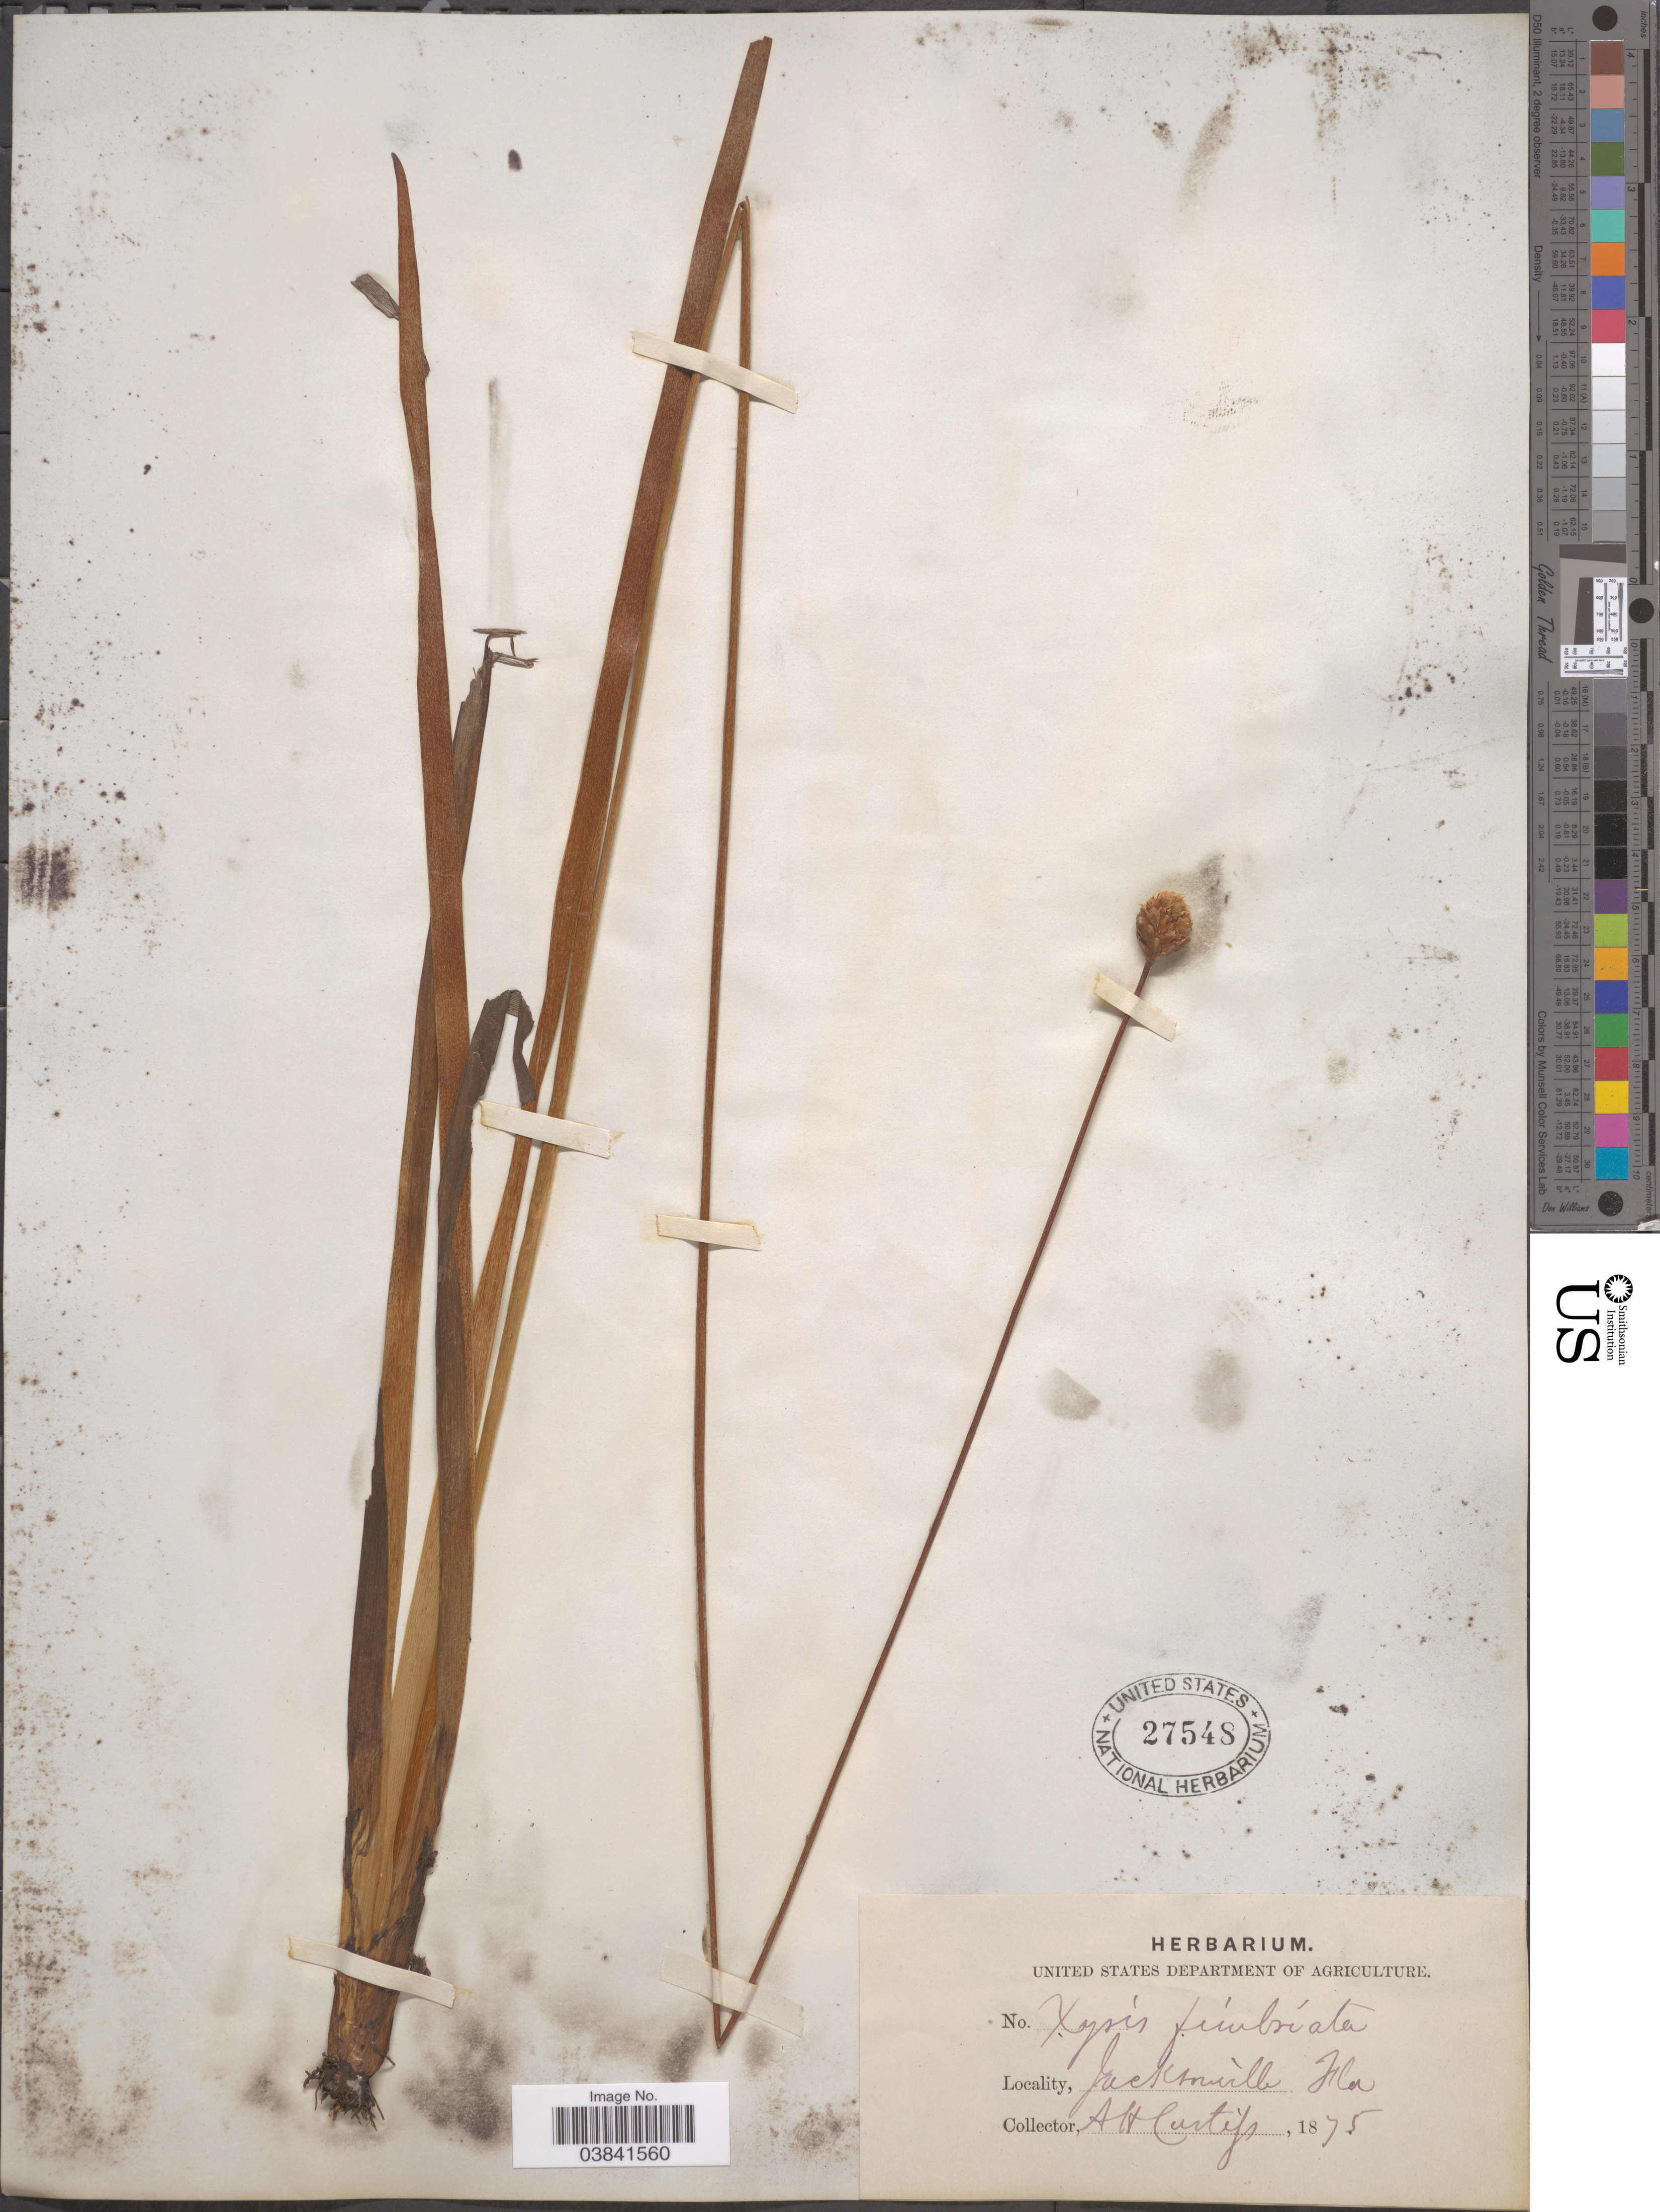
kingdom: Plantae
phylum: Tracheophyta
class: Liliopsida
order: Poales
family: Xyridaceae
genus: Xyris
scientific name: Xyris fimbriata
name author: Elliott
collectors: A. H. Curtiss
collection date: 1875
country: United States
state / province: Florida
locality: Jacksonville.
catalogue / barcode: US 27548